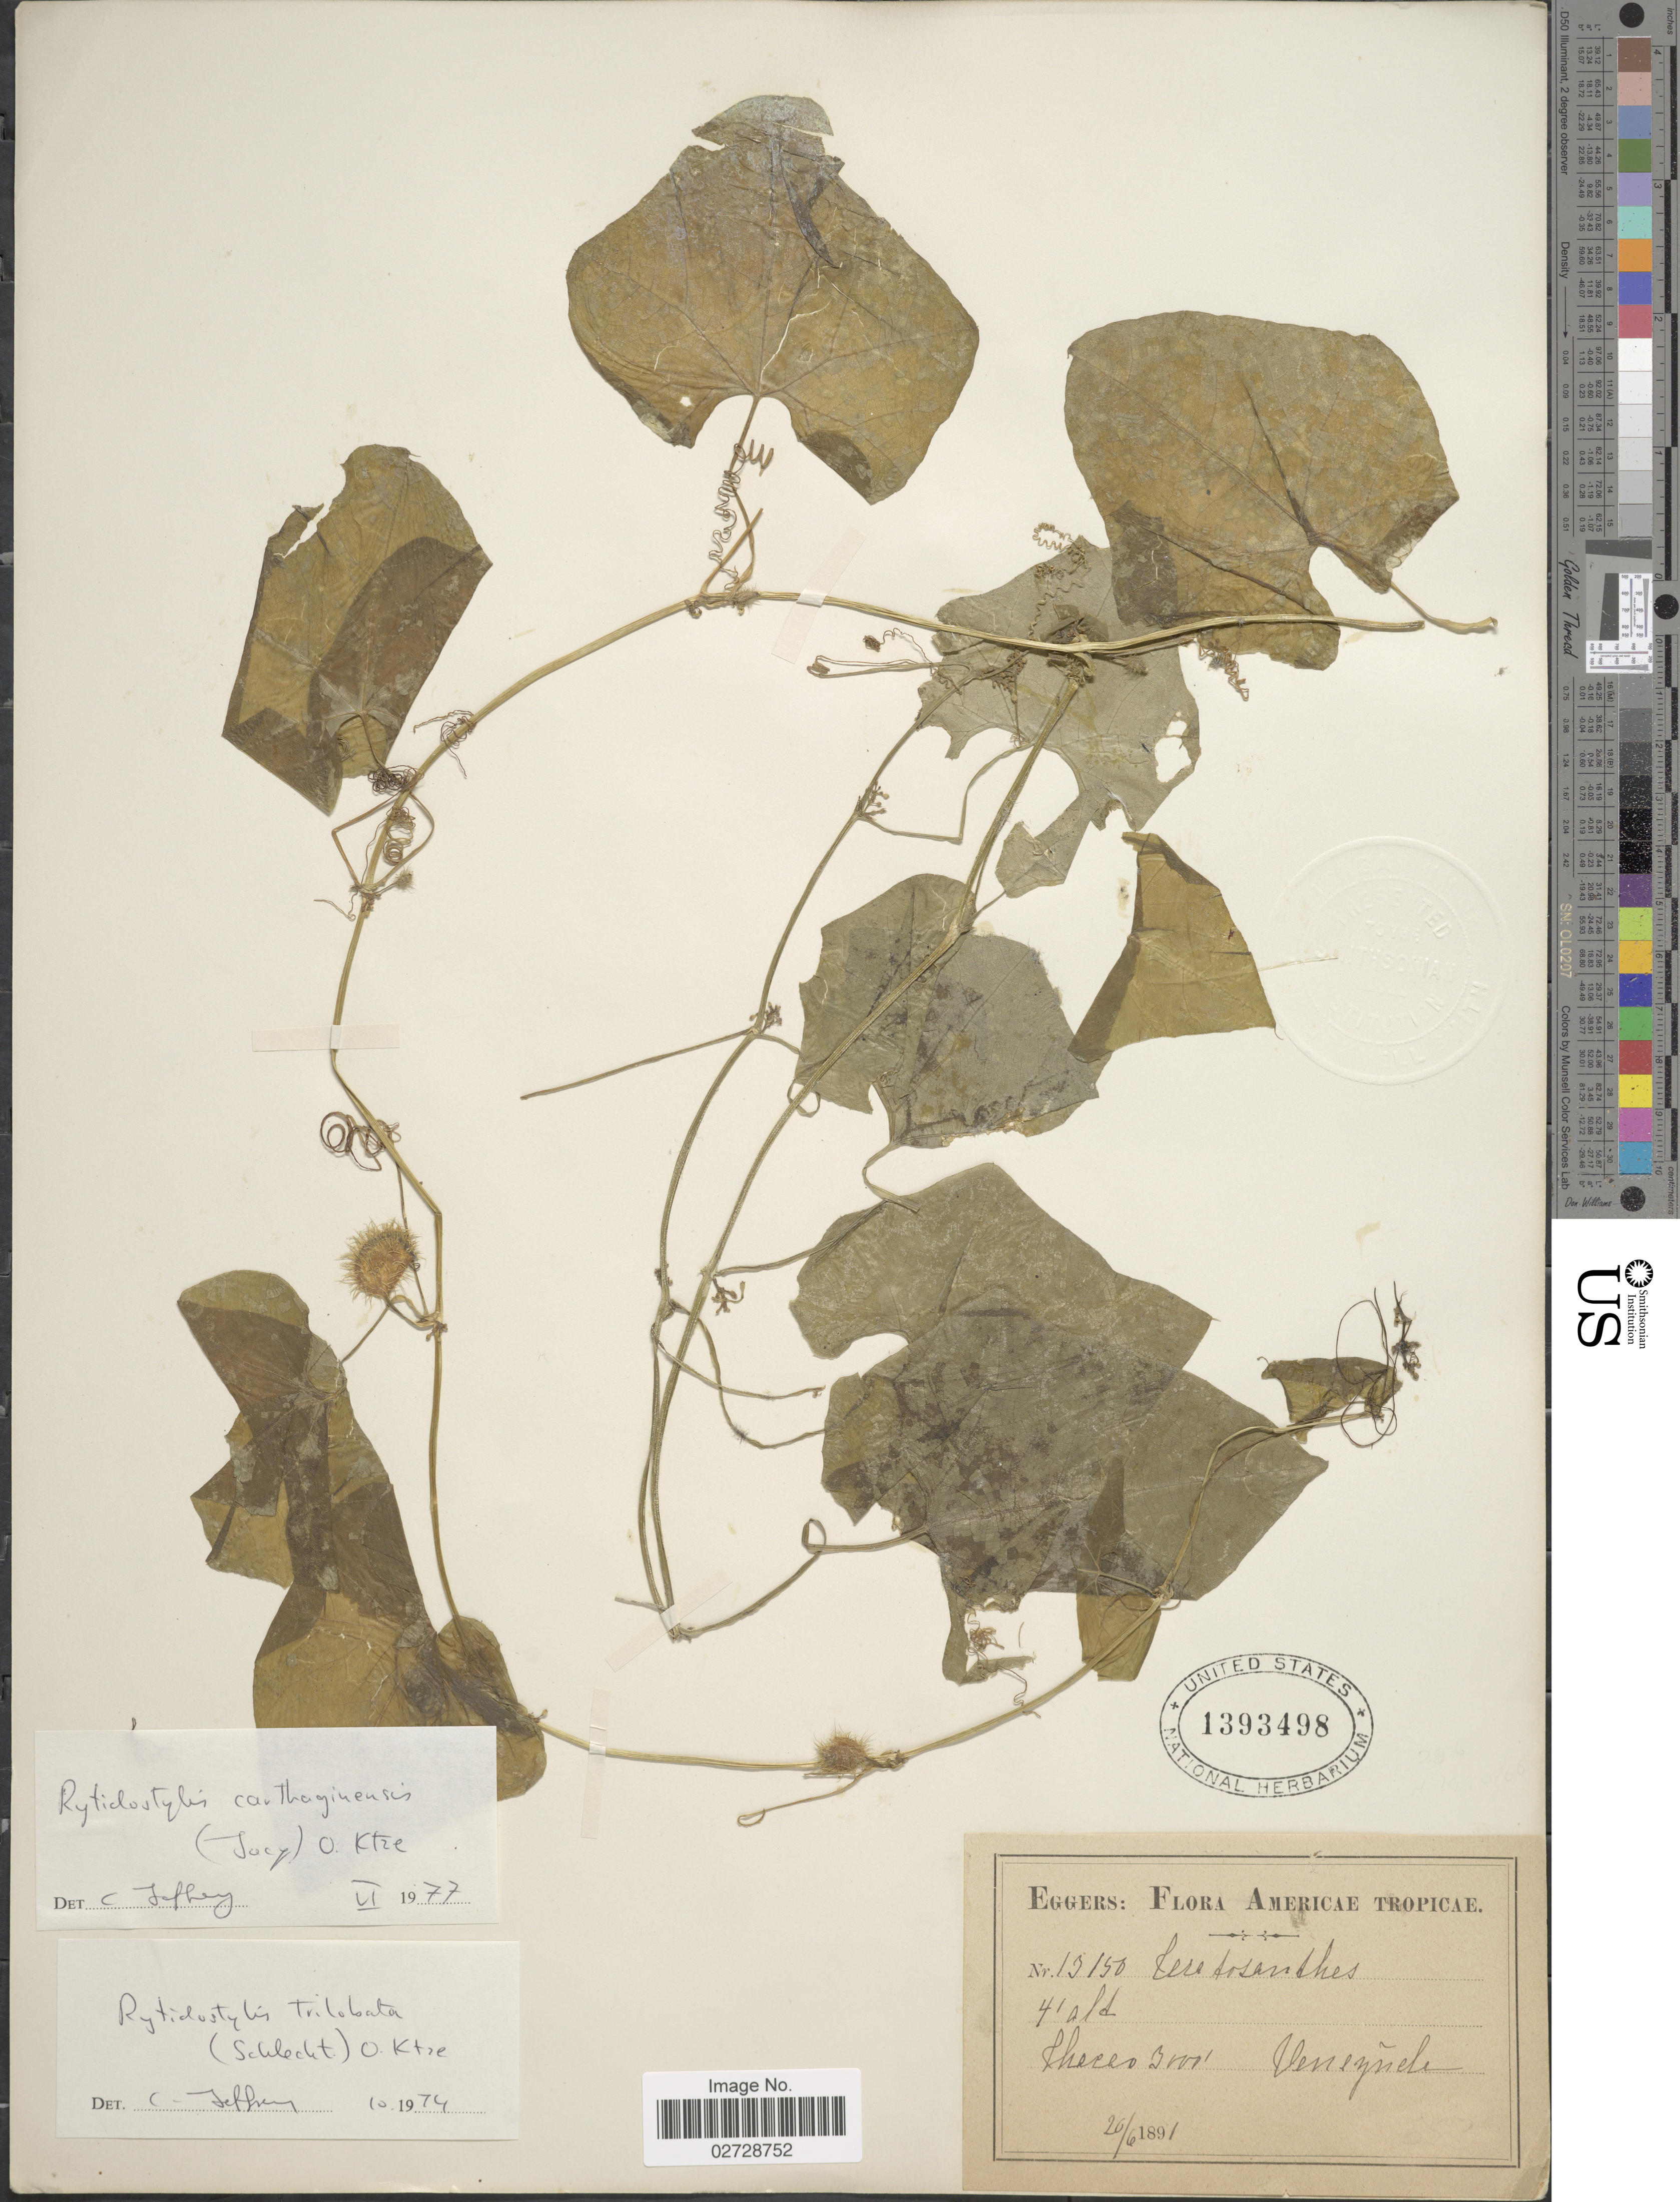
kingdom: Plantae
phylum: Tracheophyta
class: Magnoliopsida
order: Cucurbitales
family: Cucurbitaceae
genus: Cyclanthera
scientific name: Cyclanthera carthagenensis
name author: (Jacq.) H. Schaef. & S.S. Renner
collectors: -. Eggers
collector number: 13150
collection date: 1891-06-20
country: Venezuela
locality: Americae Tropicae. Chacao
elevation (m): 914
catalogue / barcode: US 1393498